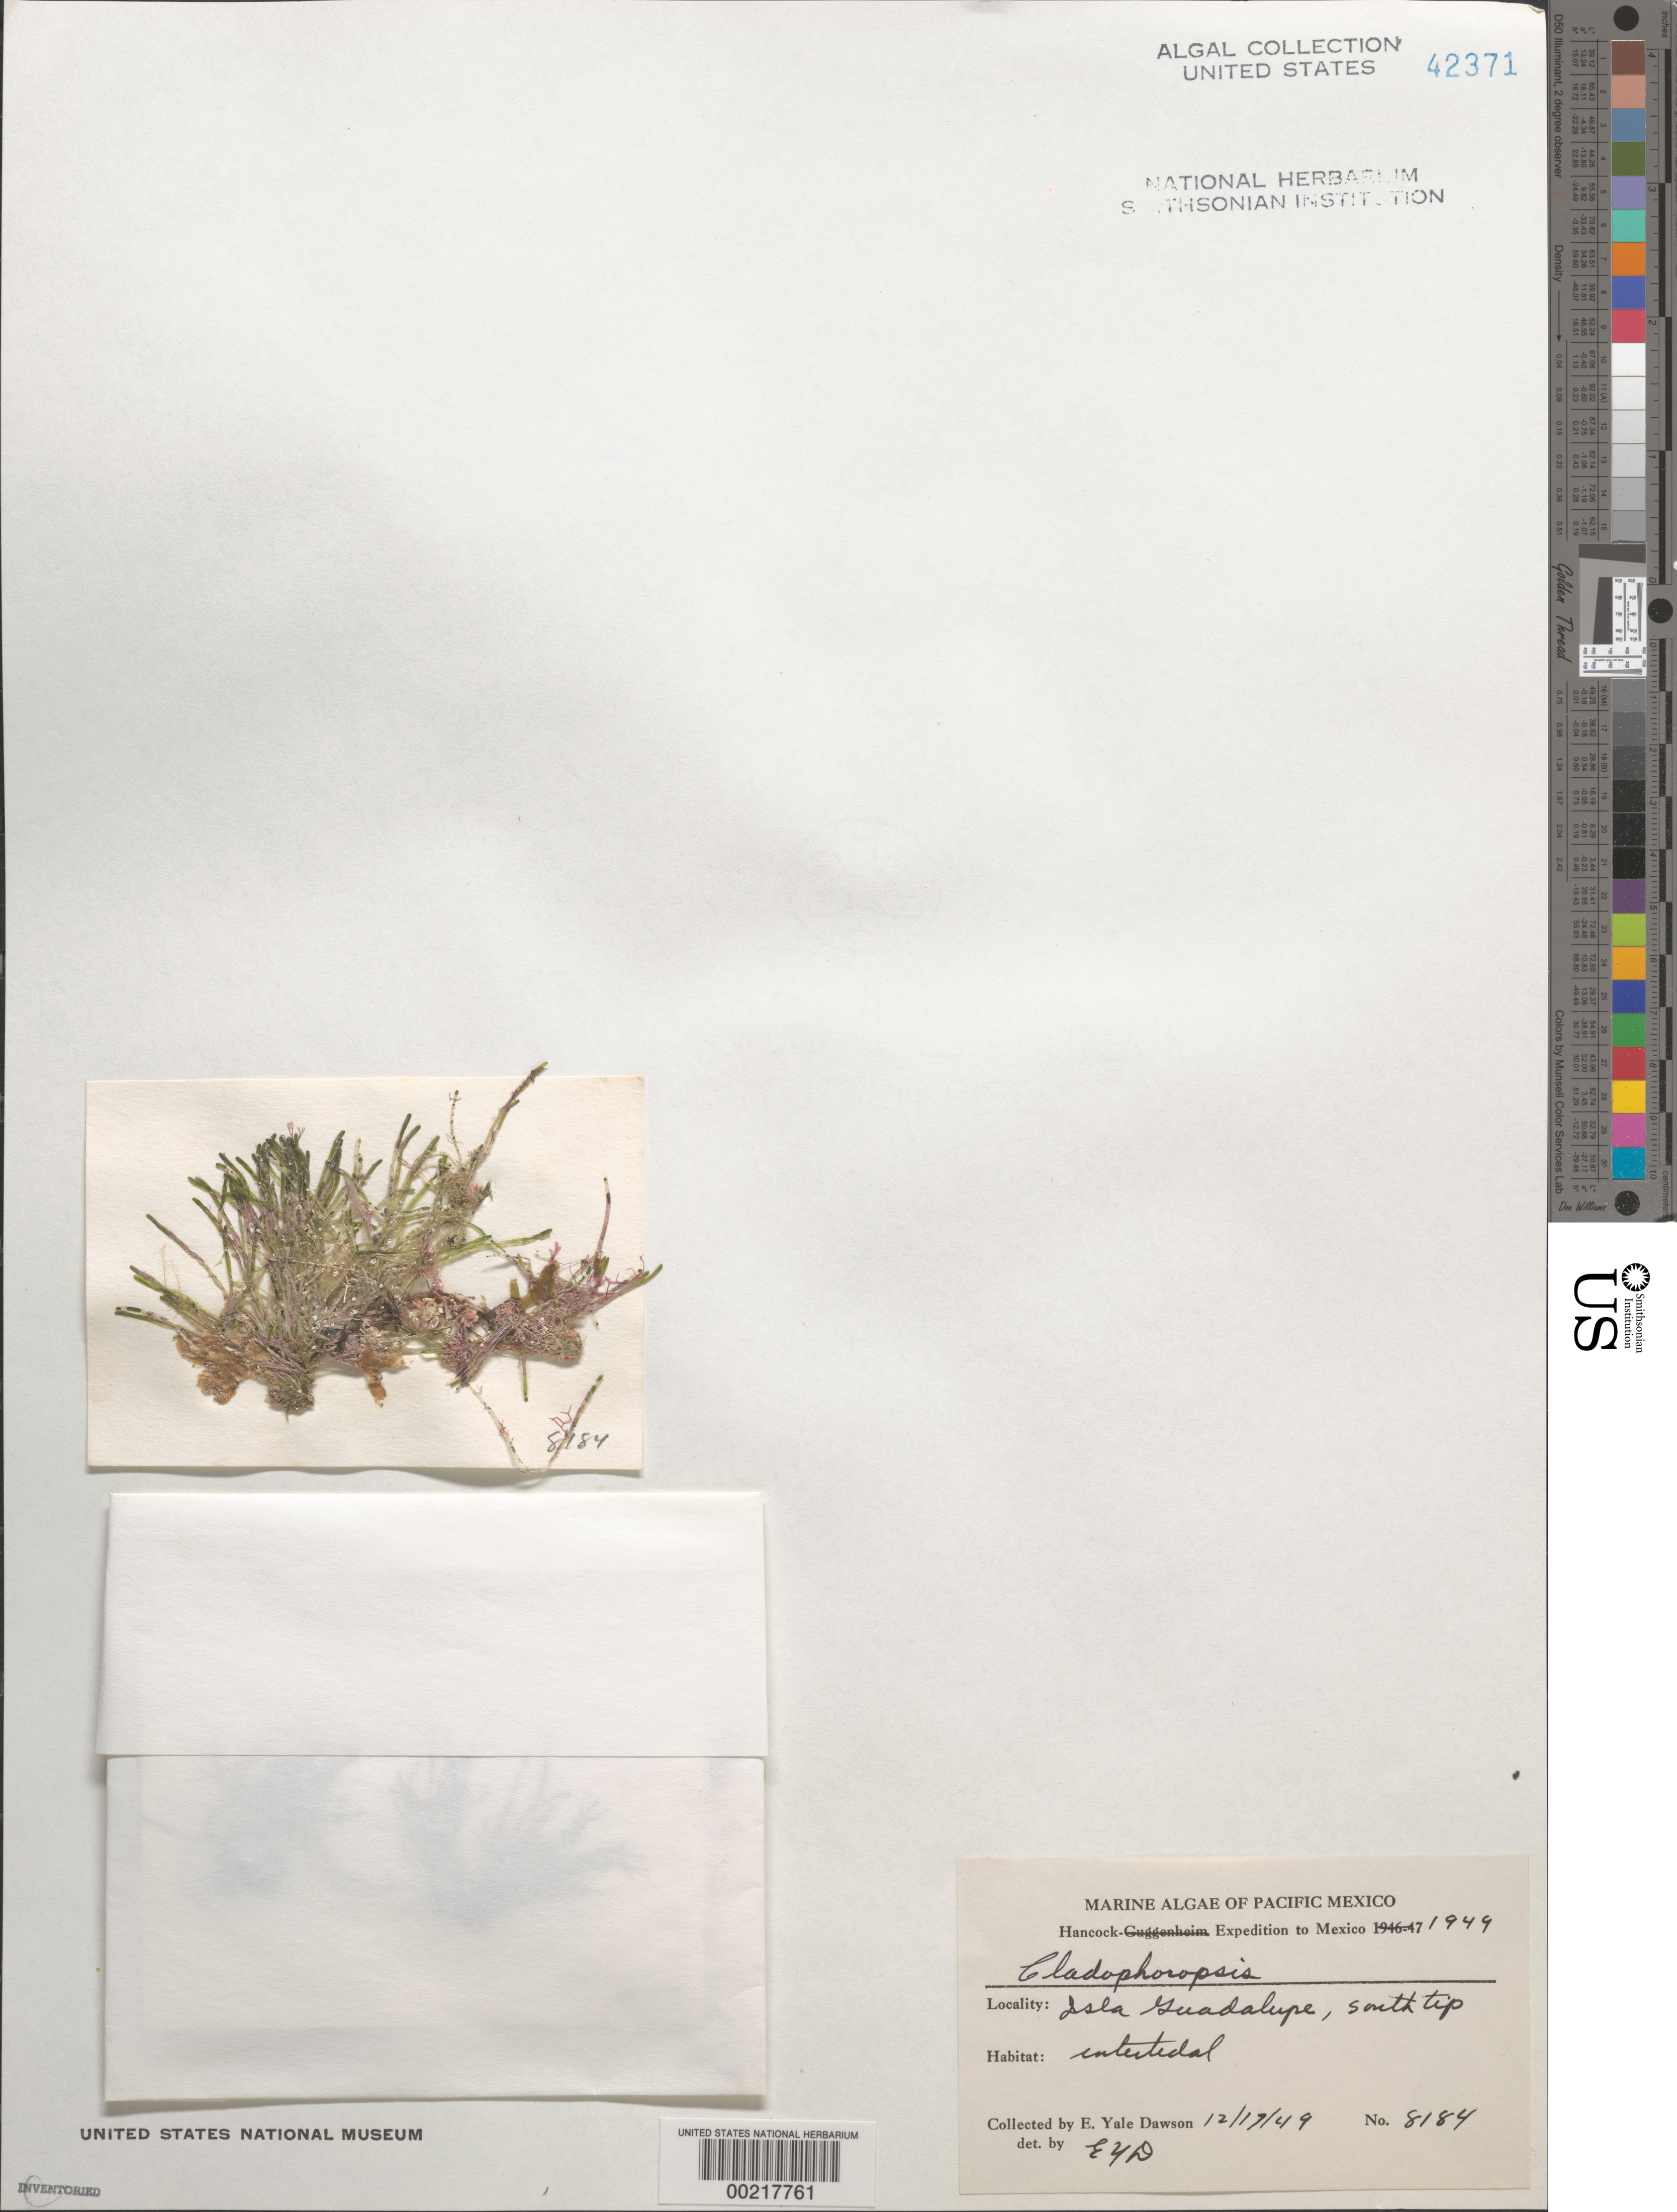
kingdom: Plantae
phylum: Chlorophyta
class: Ulvophyceae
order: Siphonocladales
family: Boodleaceae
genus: Cladophoropsis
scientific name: Cladophoropsis sp.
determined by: Dawson, E. Y.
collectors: E. Y. Dawson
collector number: EYD 8184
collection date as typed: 17 December 1949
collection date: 1949-12-17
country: Mexico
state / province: Baja California Norte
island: Isla Guadalupe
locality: southern tip, Guadalupe island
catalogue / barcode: US 42371